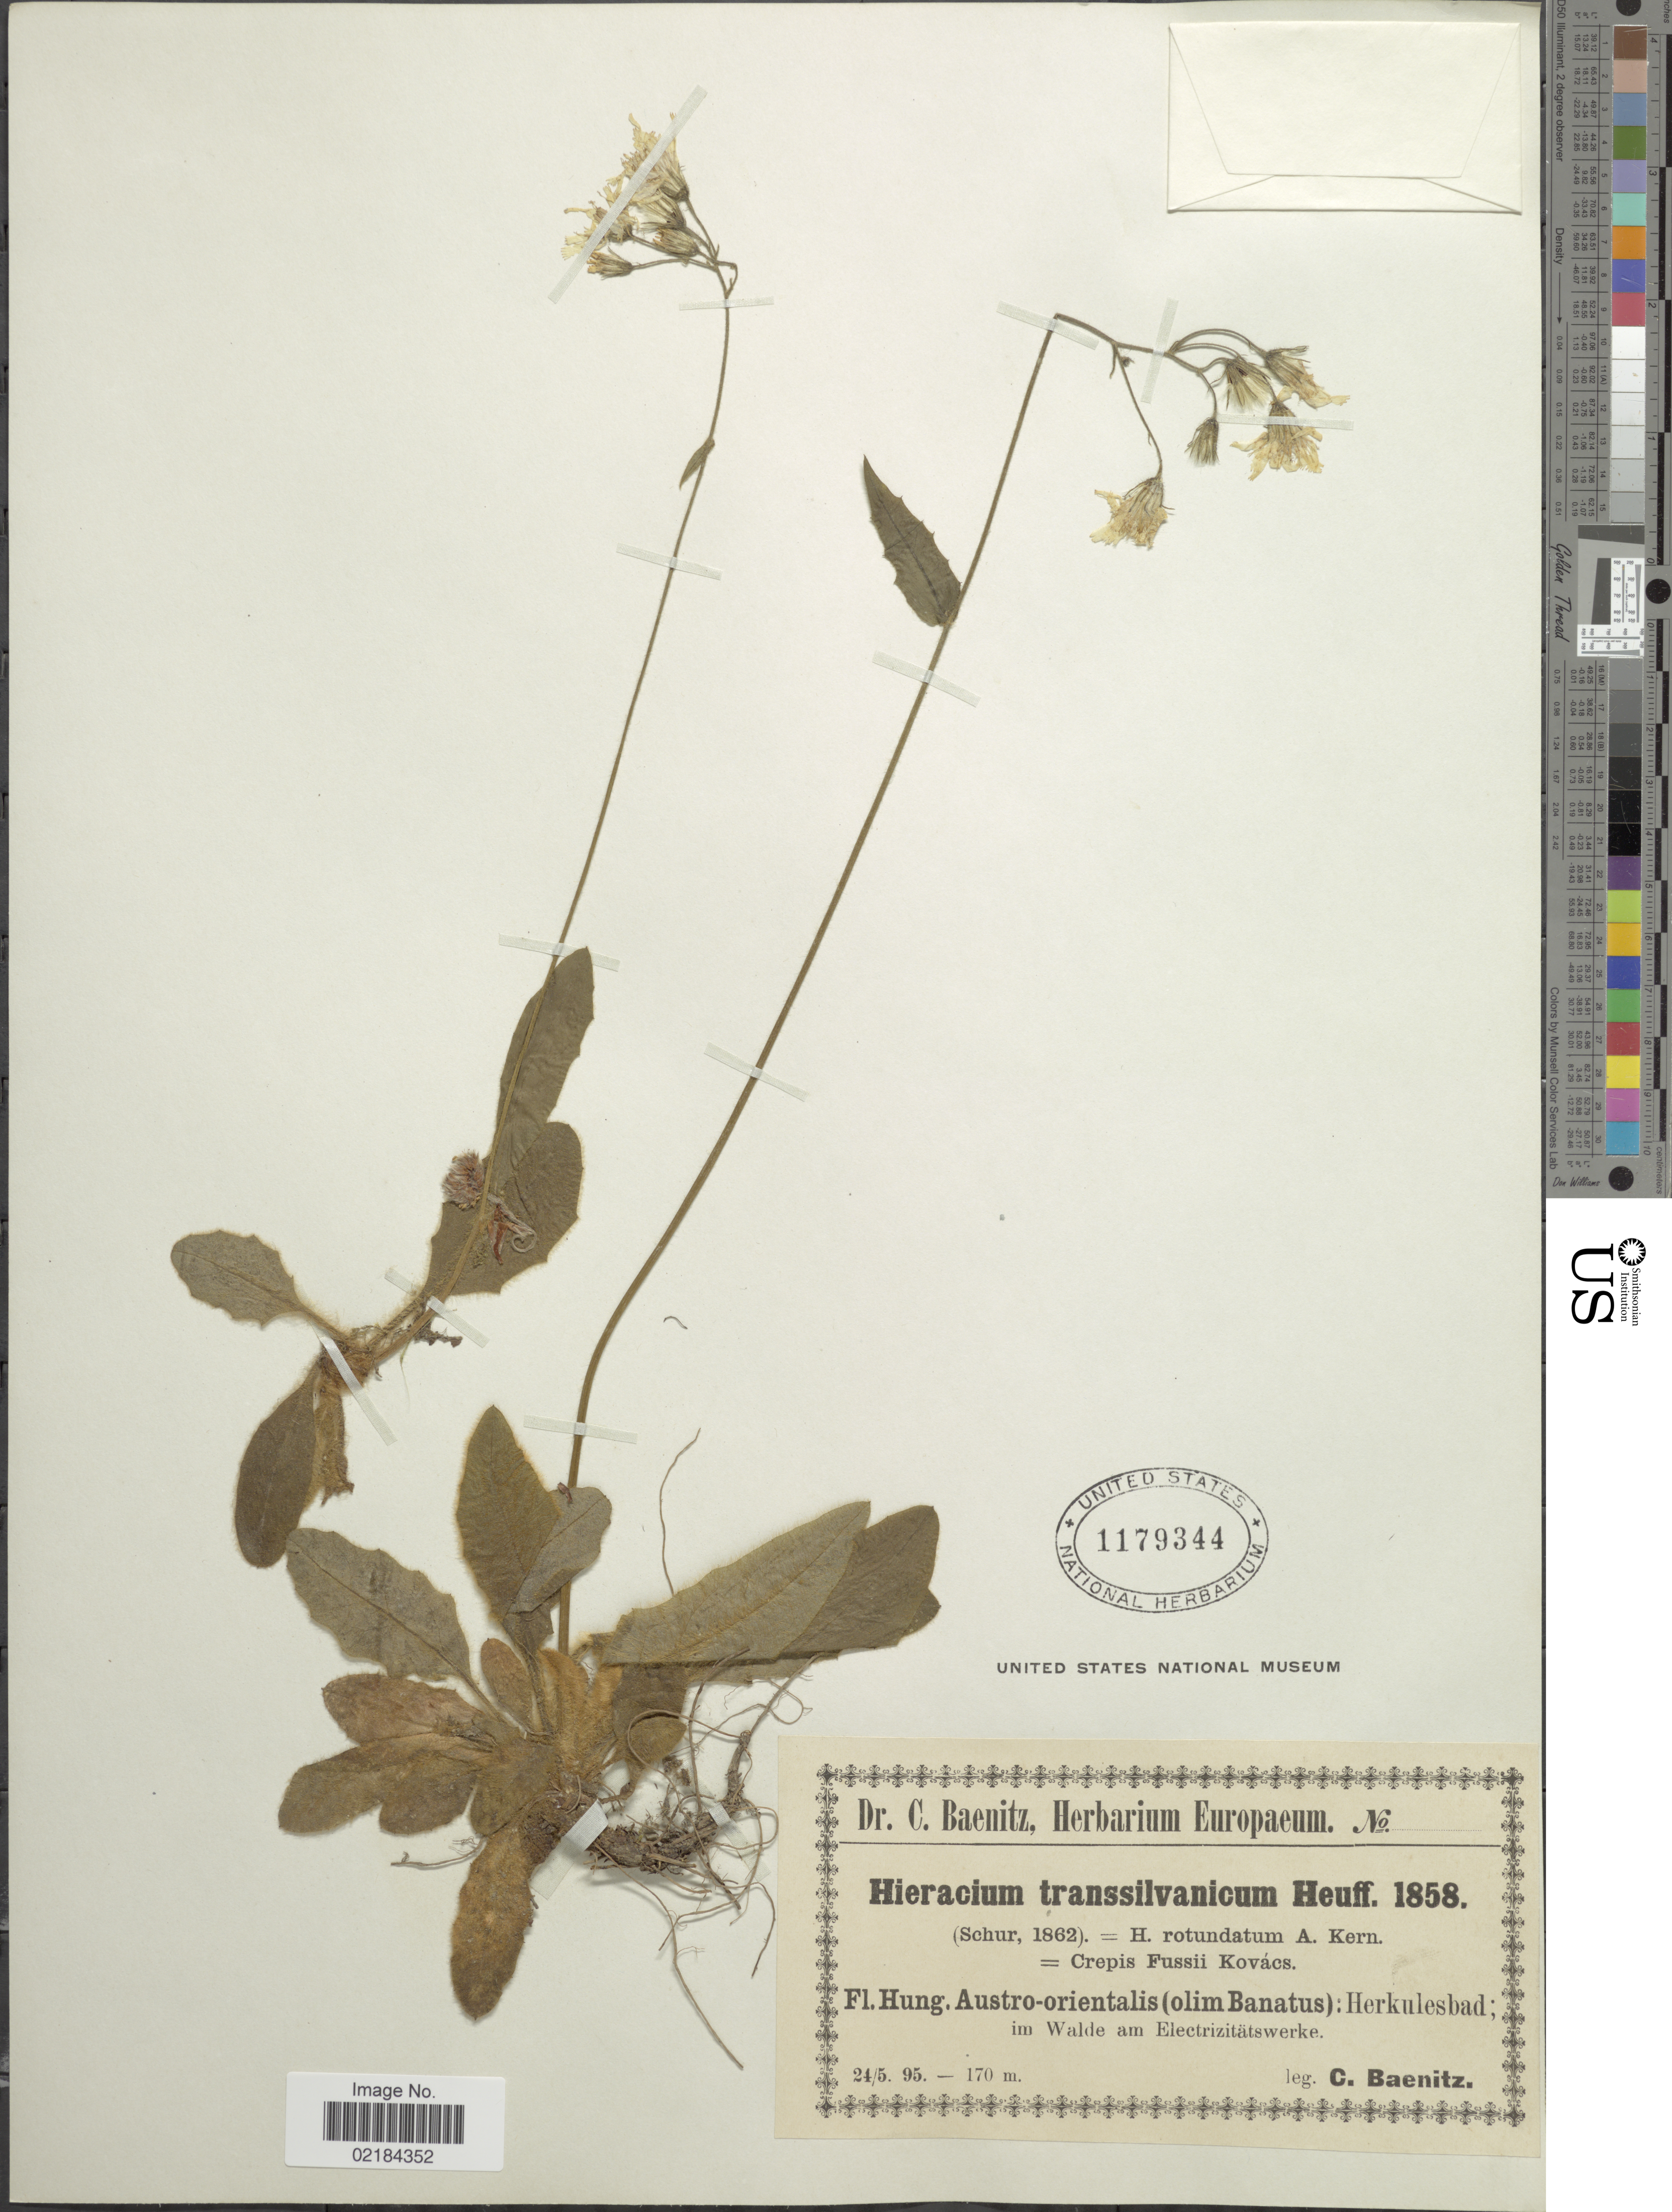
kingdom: Plantae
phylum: Tracheophyta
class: Magnoliopsida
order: Asterales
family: Asteraceae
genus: Hieracium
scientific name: Hieracium transylvanicum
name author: Heuff.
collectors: C. G. Baenitz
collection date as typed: Transcribed d/m/y: 24/5/95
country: Hungary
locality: Hung. Austro-orientalis (olim Banatus): Herkulesbad; in walde am Electrizitatswerke.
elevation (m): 170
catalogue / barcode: US 1179344